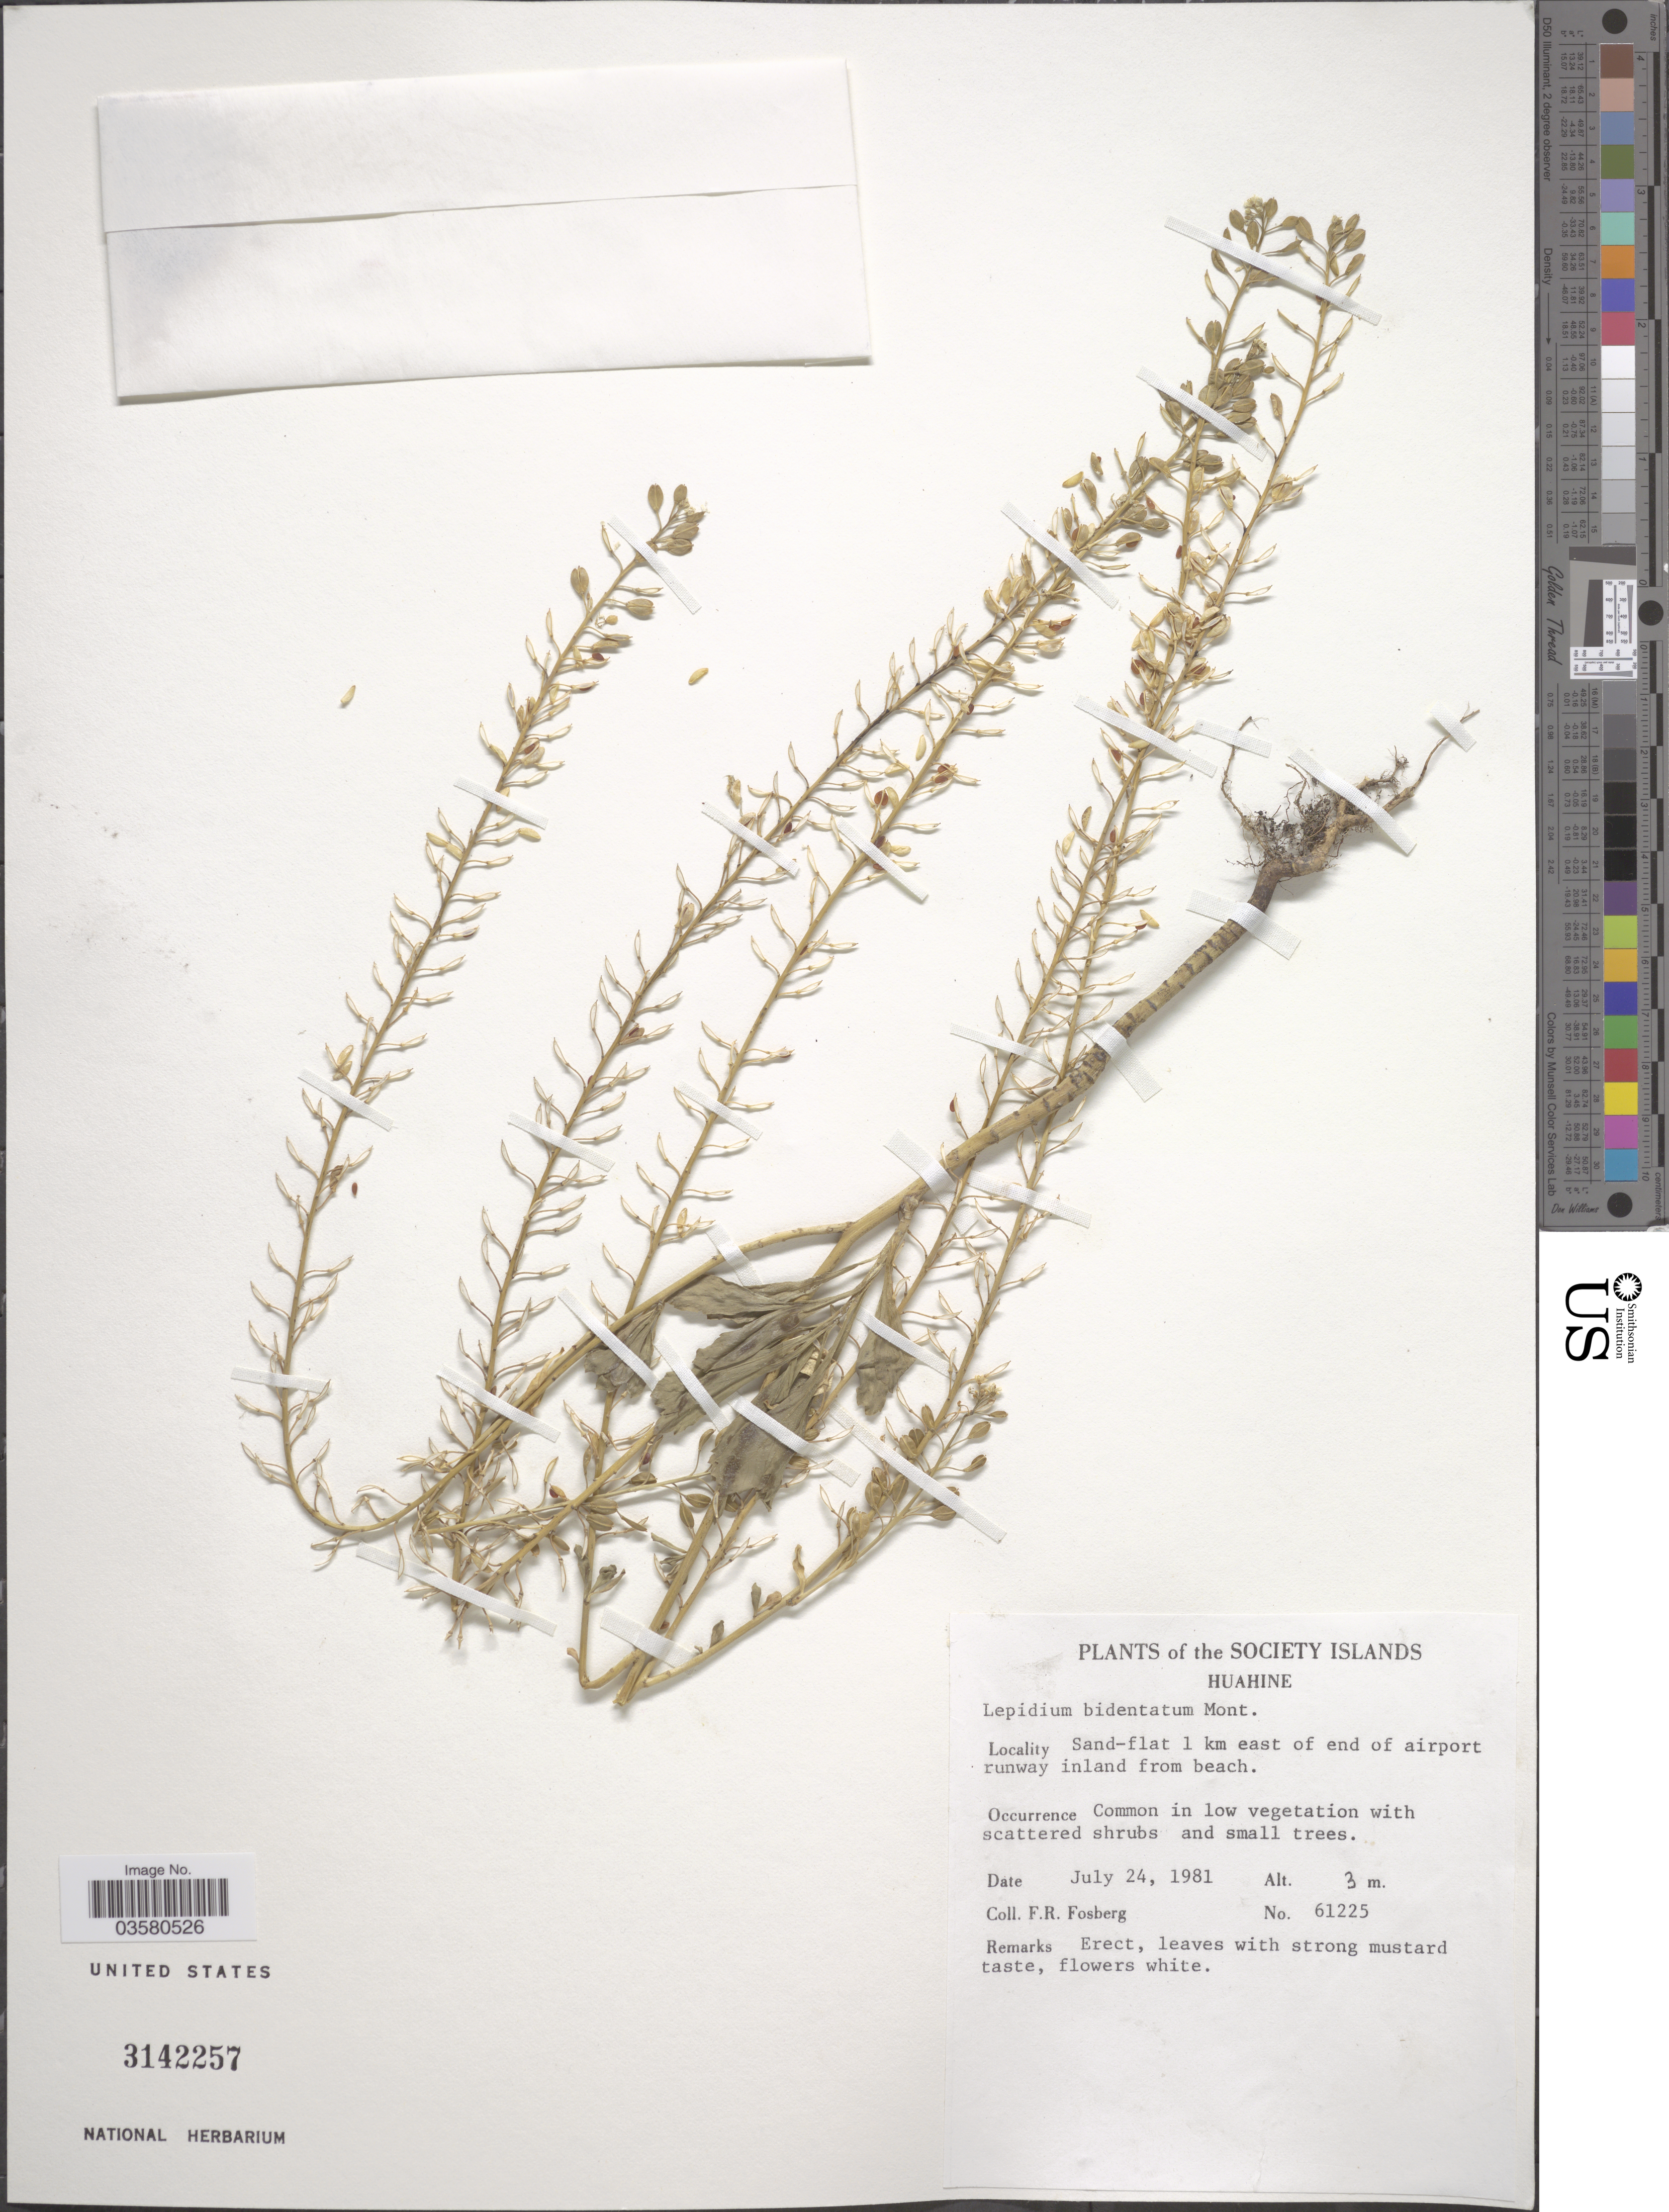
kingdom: Plantae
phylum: Tracheophyta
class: Magnoliopsida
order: Brassicales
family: Brassicaceae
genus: Lepidium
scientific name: Lepidium bidentatum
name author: Montin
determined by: Al-Shehbaz, I. A., (MO), Missouri Botanical Garden (UNITED STATES)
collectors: F. R. Fosberg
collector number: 61225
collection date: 1981-07-24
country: French Polynesia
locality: The Society Islands. Huahine. 1 km east of end of airport runway inland from beach.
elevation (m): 3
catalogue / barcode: US 3142257